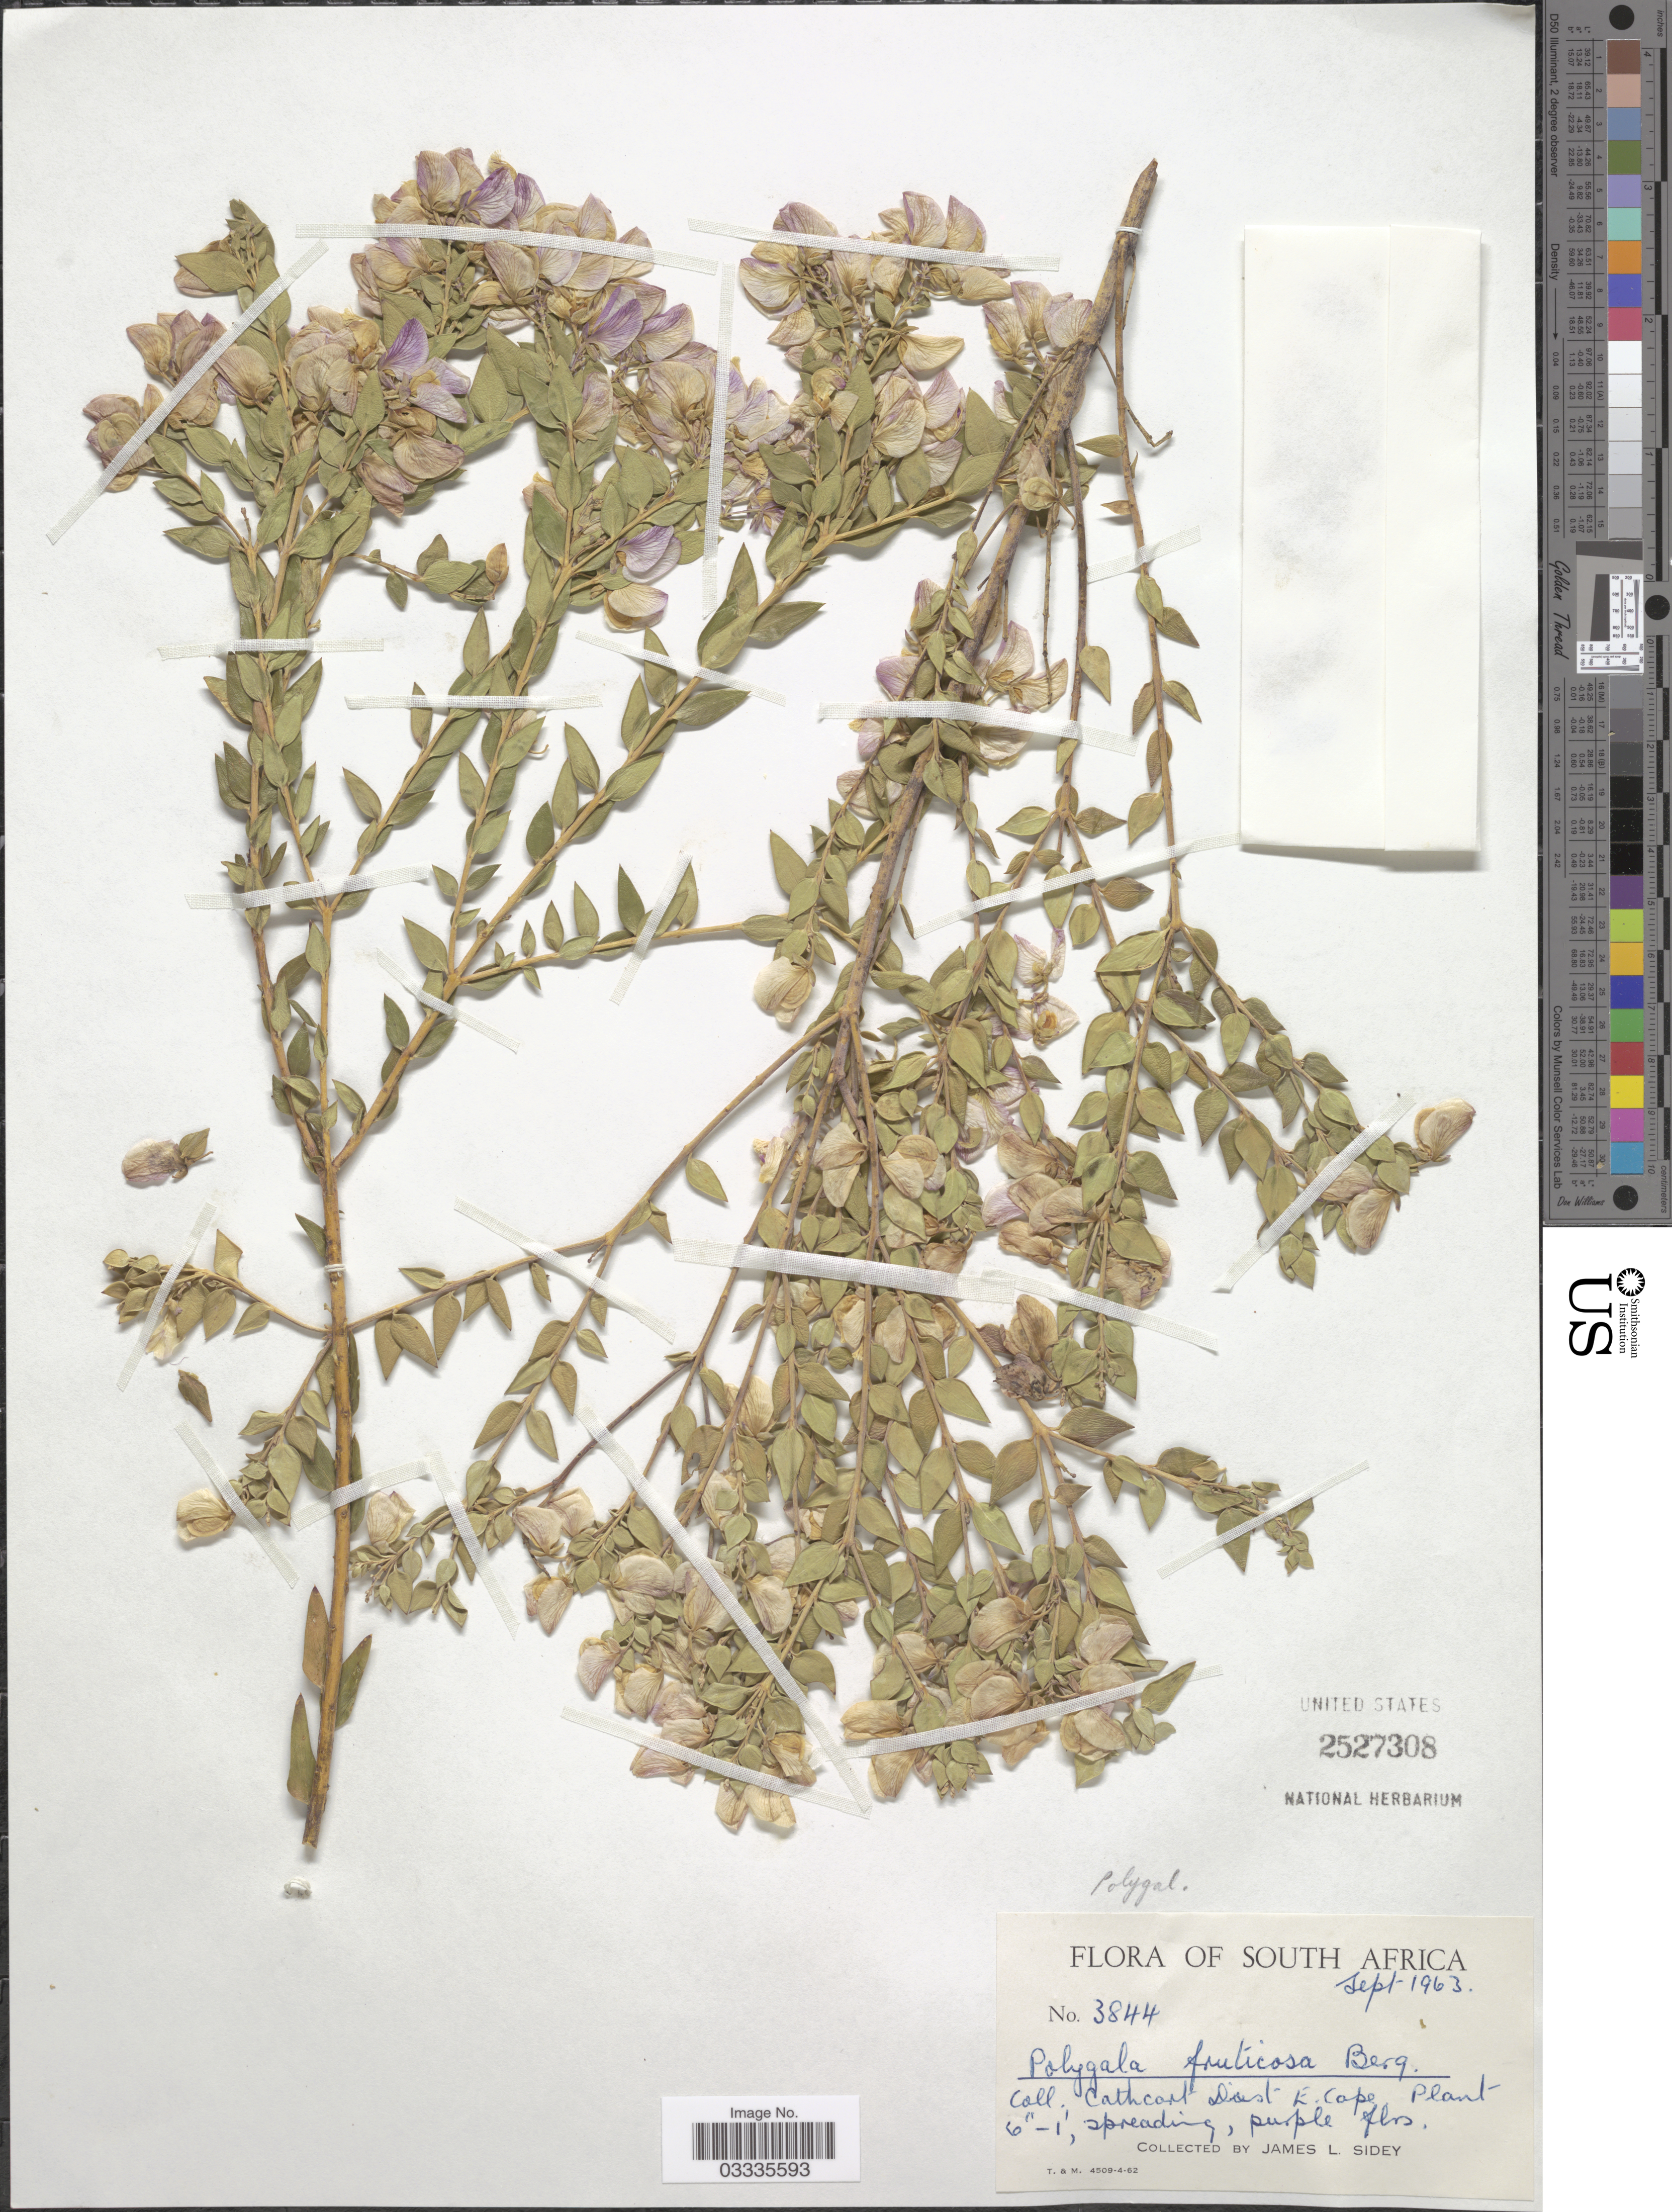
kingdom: Plantae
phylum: Tracheophyta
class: Magnoliopsida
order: Fabales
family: Polygalaceae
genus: Polygala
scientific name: Polygala fruticosa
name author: P.J. Bergius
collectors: J. L. Sidey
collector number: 3844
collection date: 1963-09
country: South Africa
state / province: Eastern Cape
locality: Cathcart Dist. E. Cape.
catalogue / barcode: US 2527308